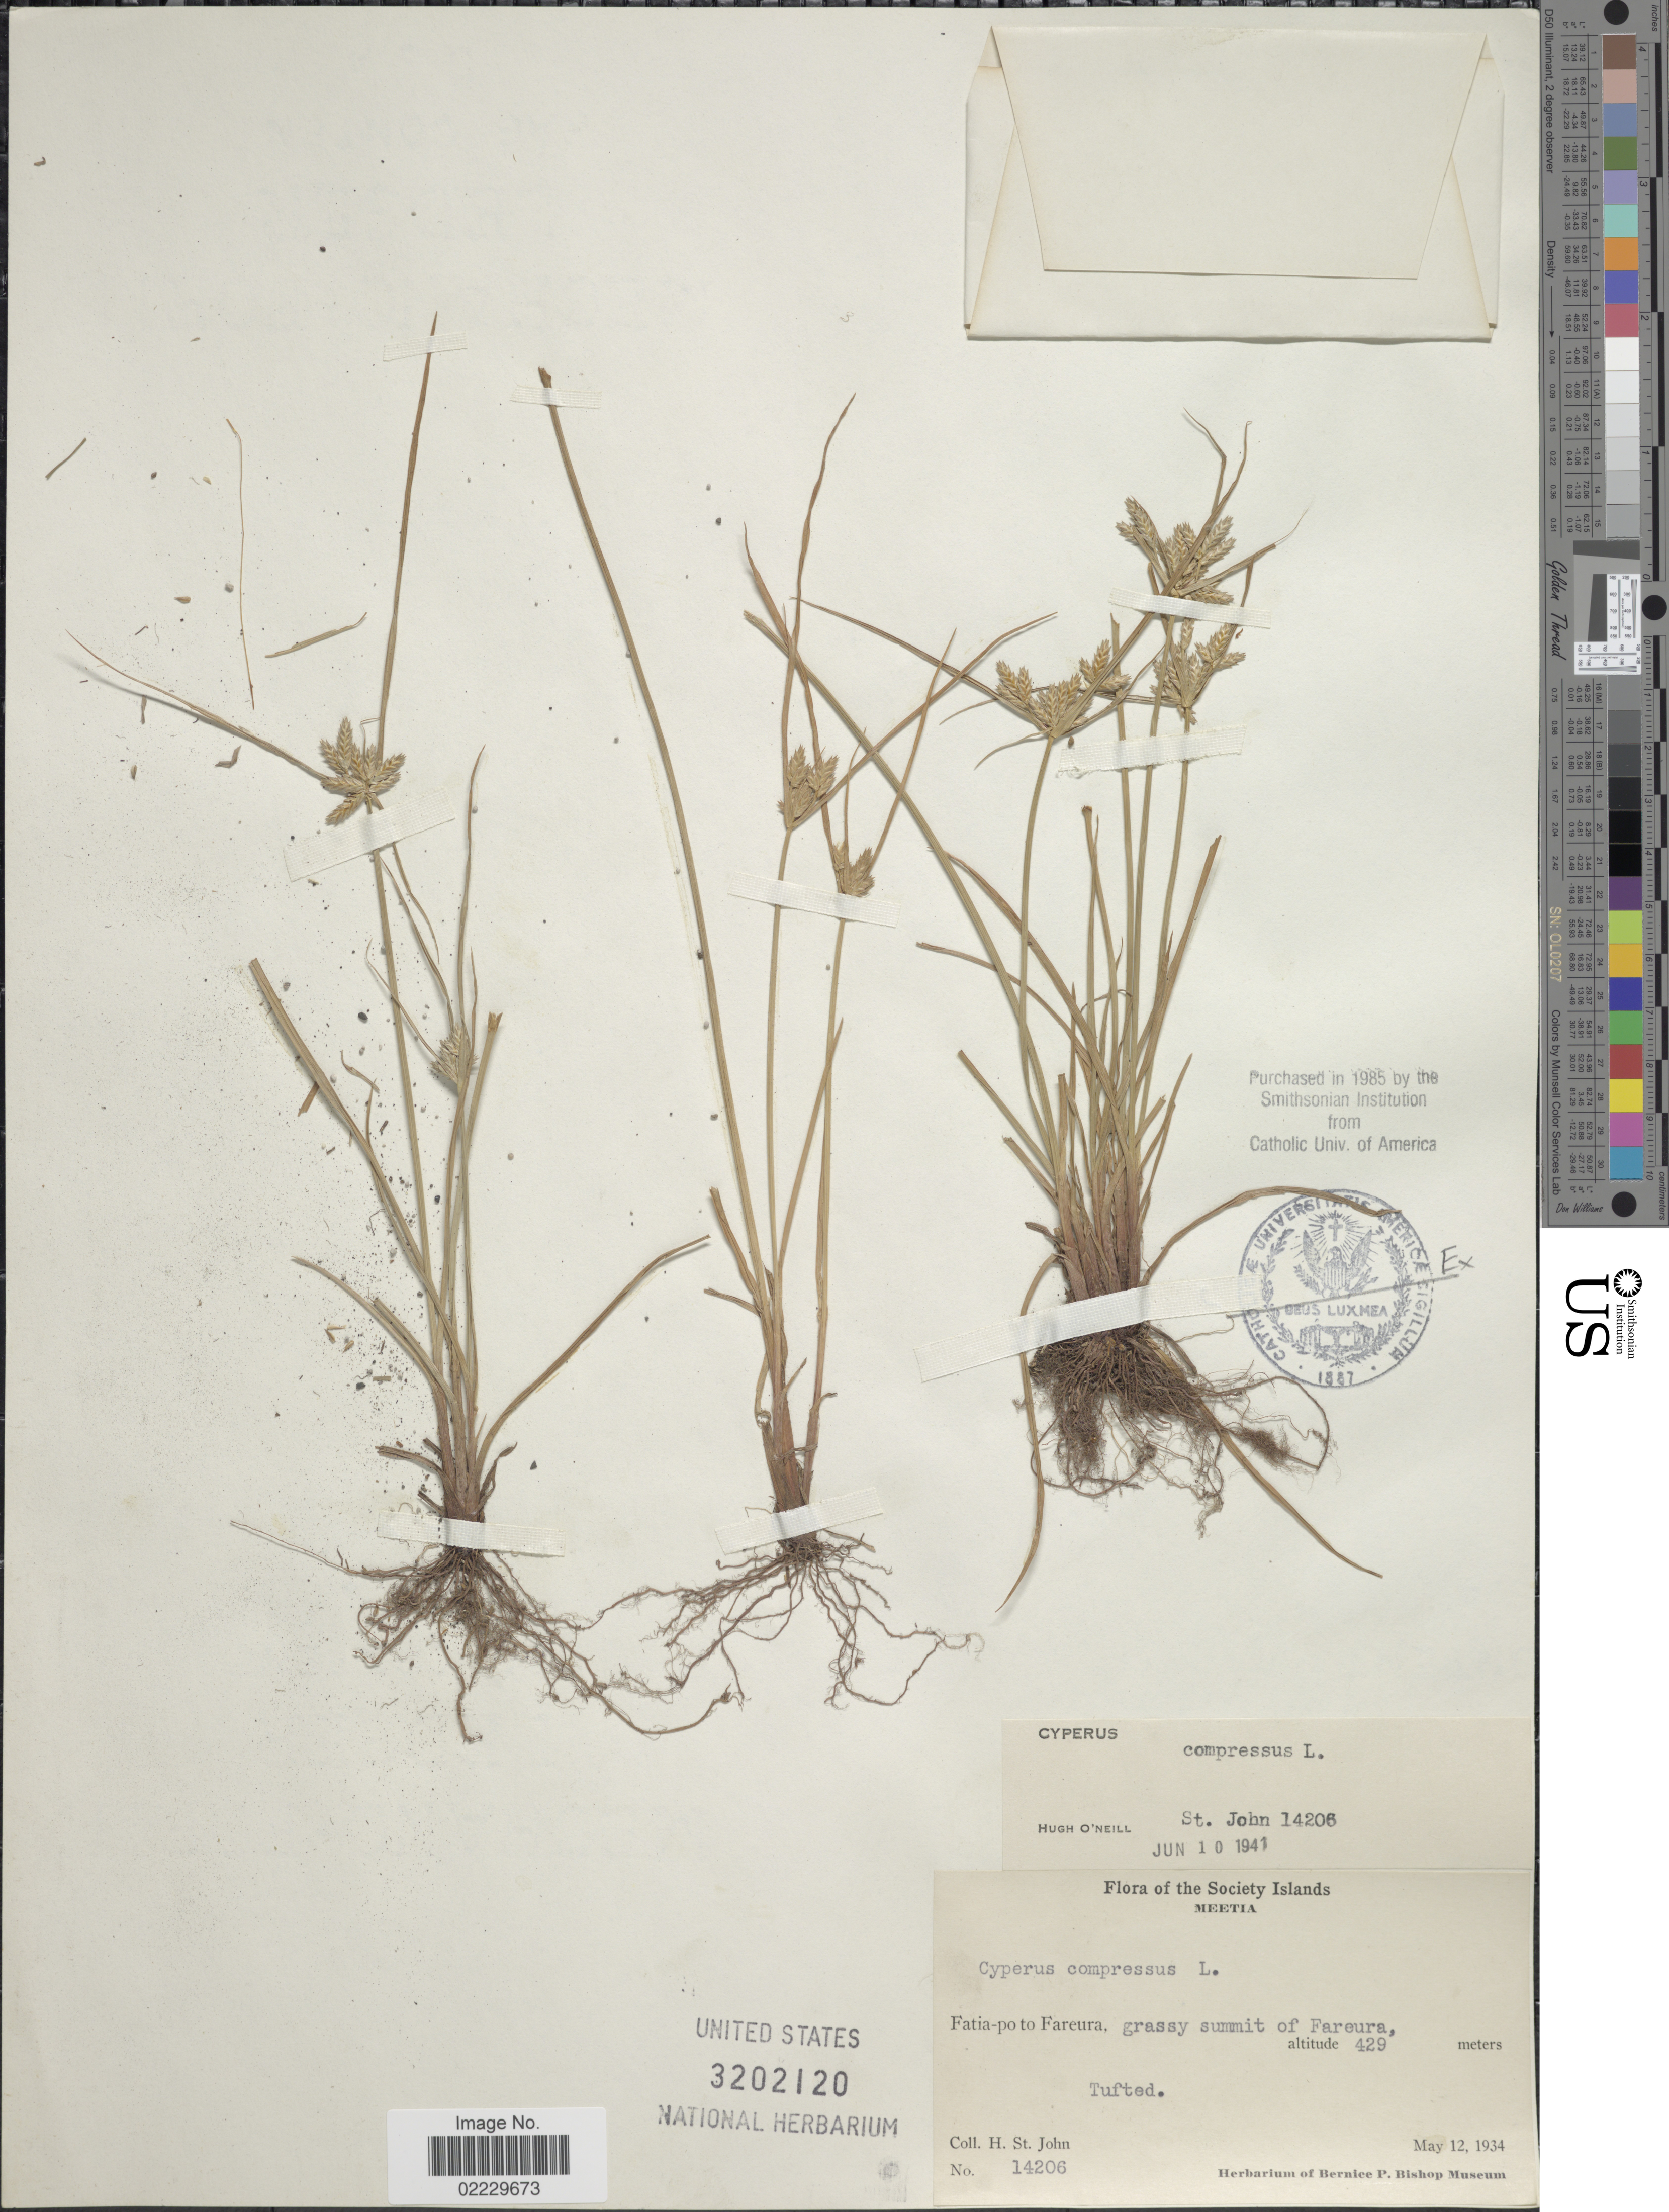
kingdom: Plantae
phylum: Tracheophyta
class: Liliopsida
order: Poales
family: Cyperaceae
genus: Cyperus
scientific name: Cyperus compressus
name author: L.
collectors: H. St. John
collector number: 14206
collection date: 1934-05-12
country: French Polynesia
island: Mehetia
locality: Society Islands, Meetia, Fatia-po Fareura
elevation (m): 429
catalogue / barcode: US 3202120